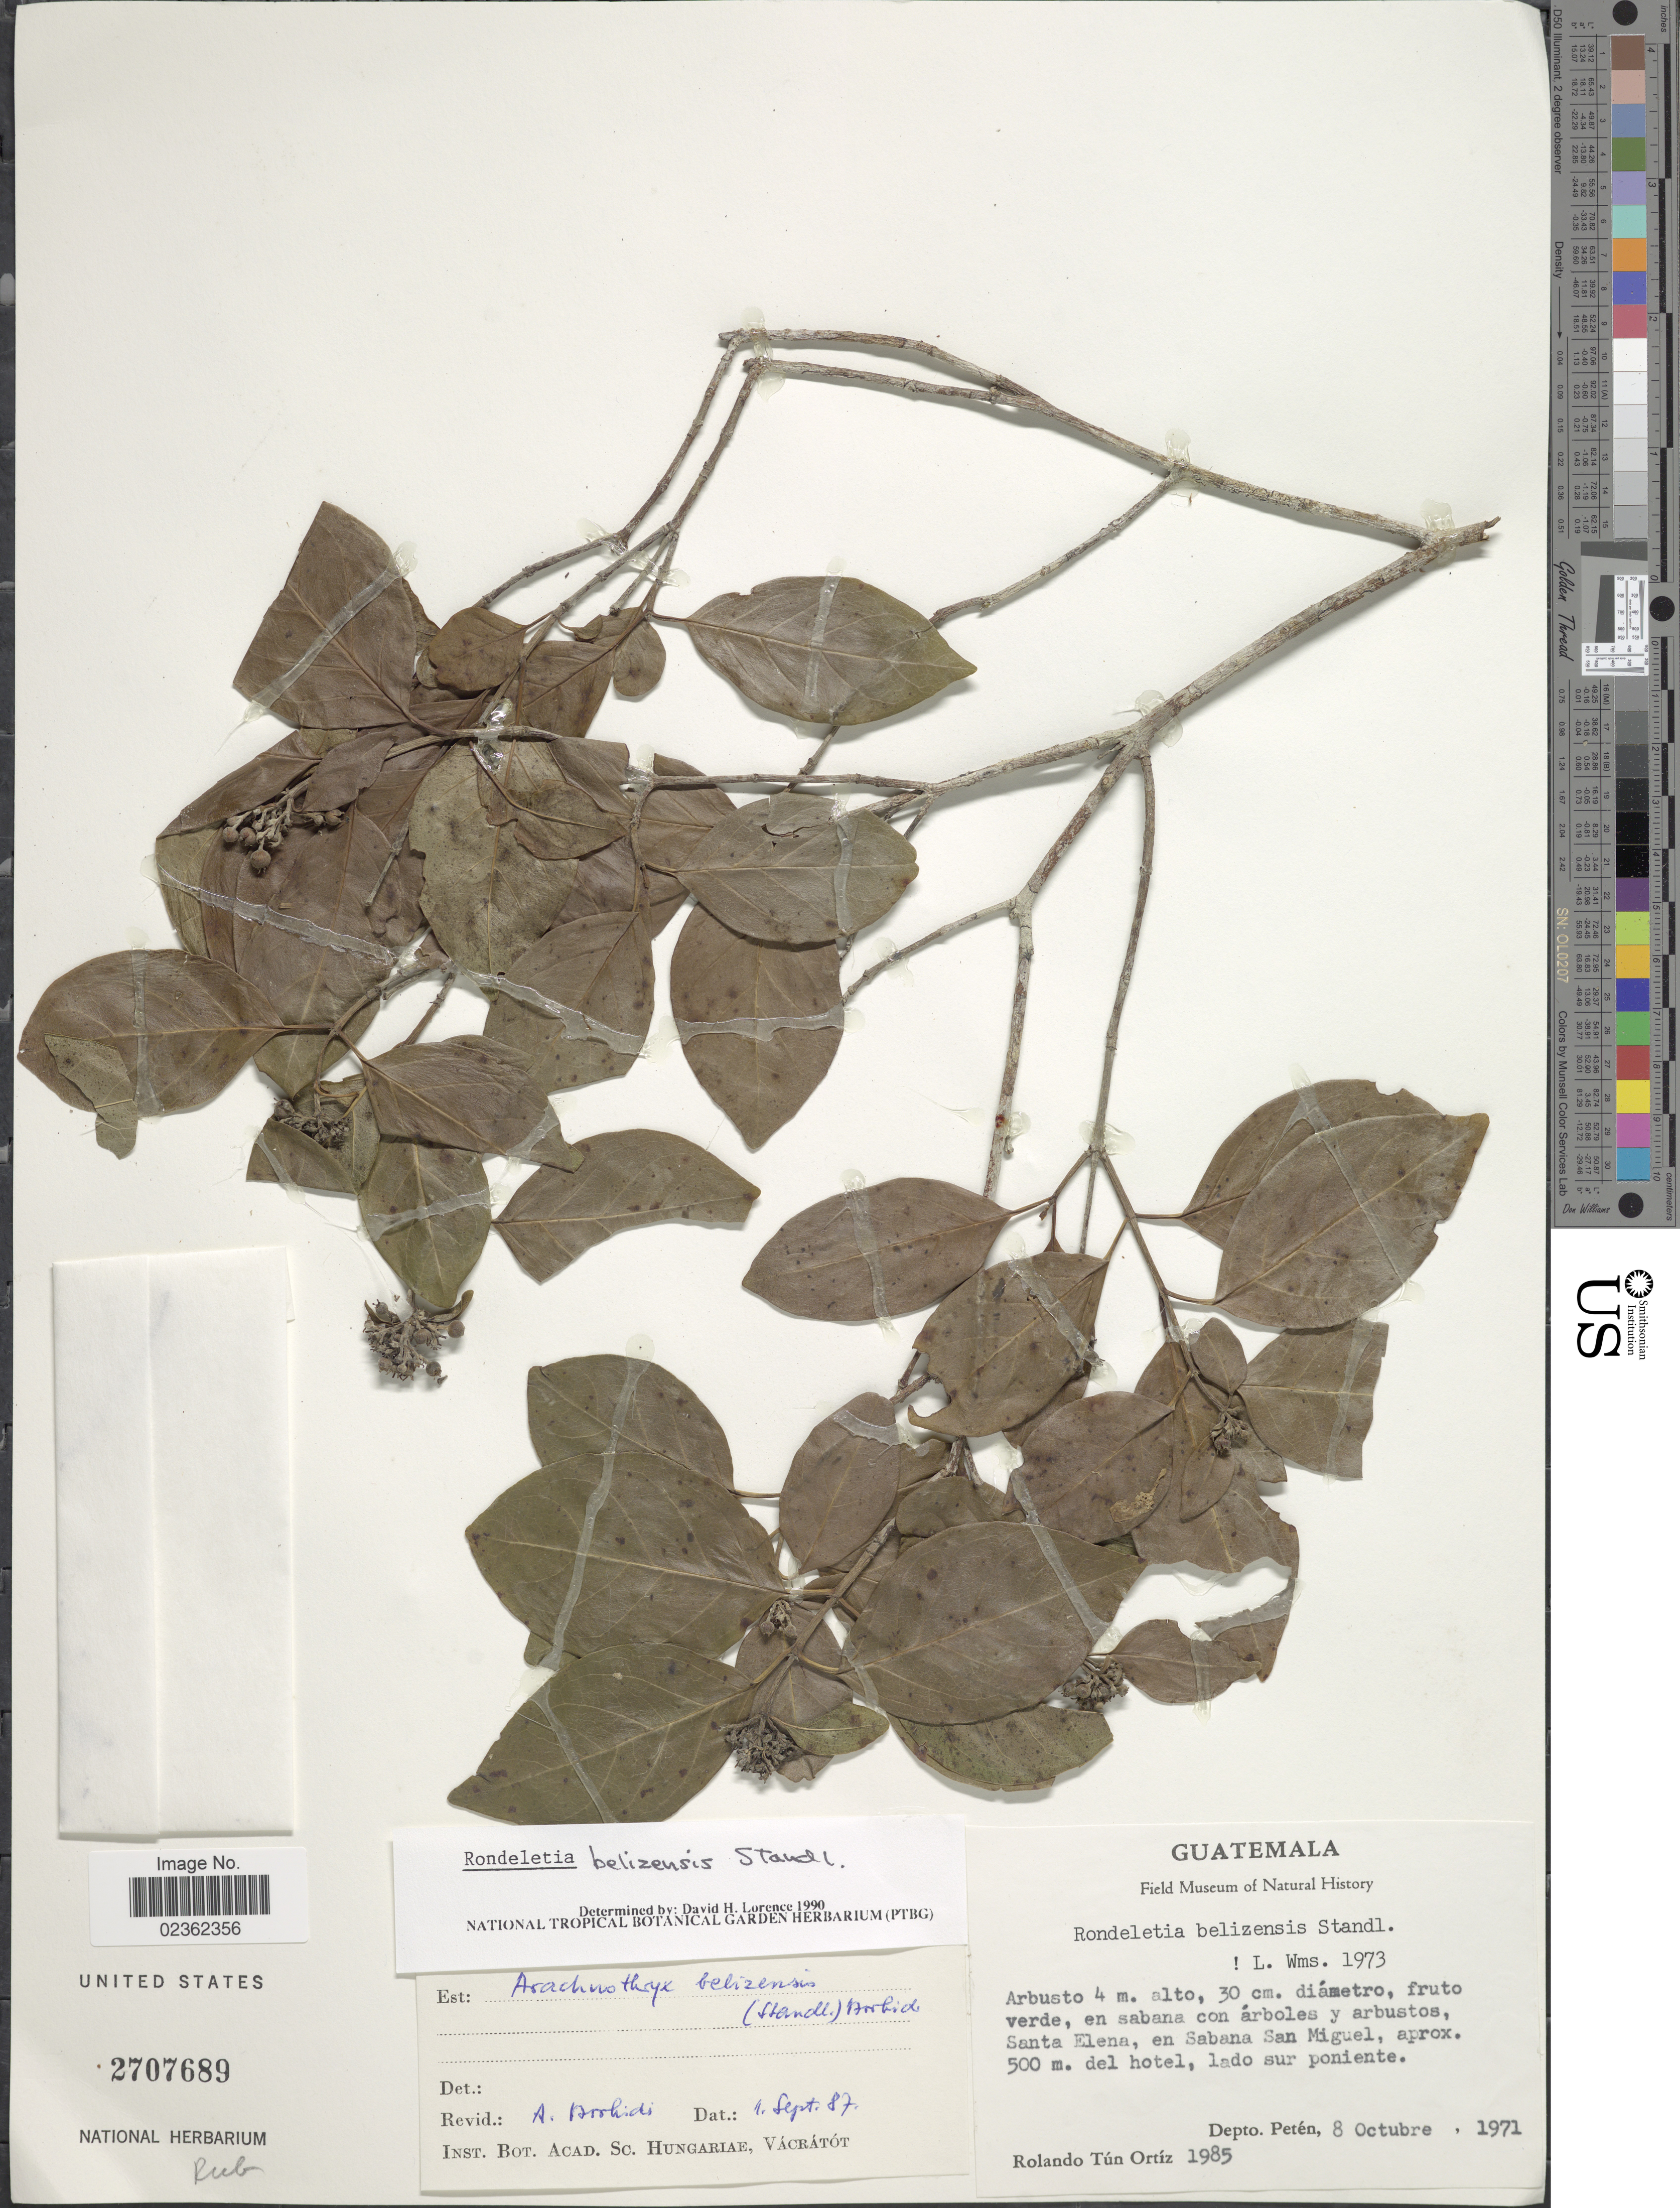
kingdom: Plantae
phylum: Tracheophyta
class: Magnoliopsida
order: Gentianales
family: Rubiaceae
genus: Arachnothryx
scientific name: Arachnothryx belizensis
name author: (Standl.) Borhidi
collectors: R. T. Ortíz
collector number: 1985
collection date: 1971-10-08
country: Guatemala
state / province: El Petén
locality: Depto. Peten, en sabana con arboles y arbustos, Santa Elena, en Sabana San Miguel, aprox. 500 m. del hotel, lado sur poniente.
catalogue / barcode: US 2707689